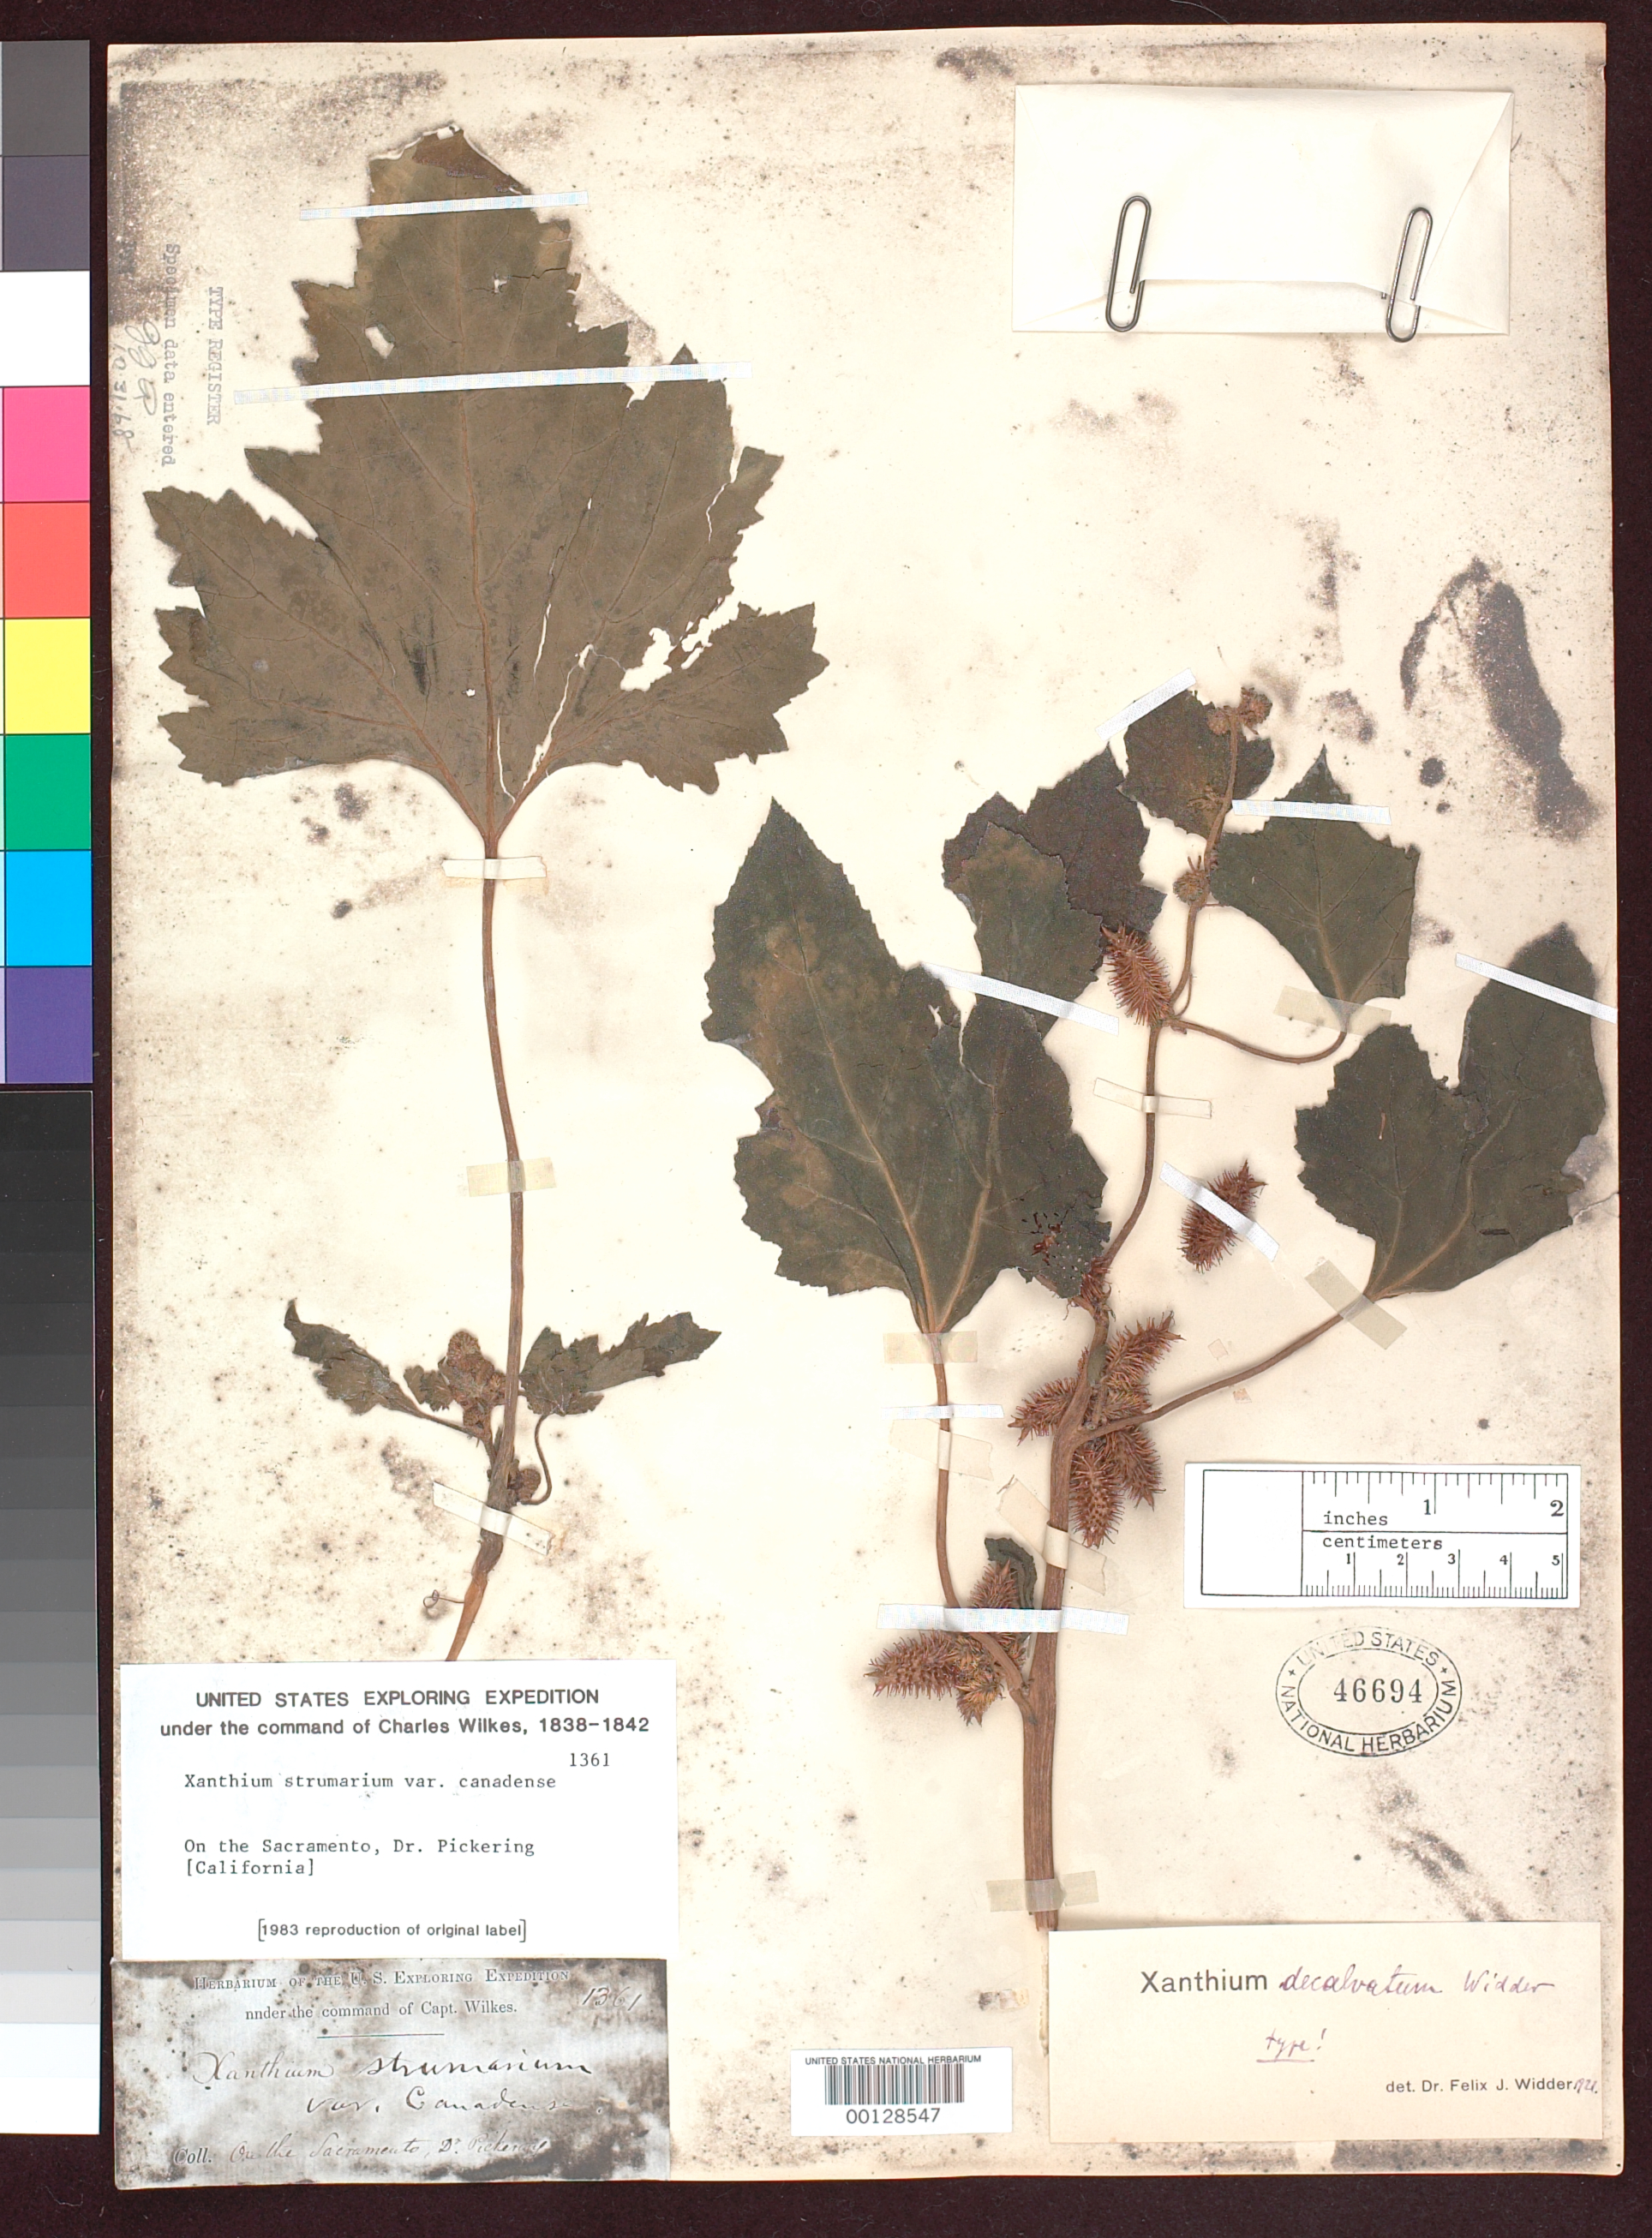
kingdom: Plantae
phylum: Tracheophyta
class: Magnoliopsida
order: Asterales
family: Asteraceae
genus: Xanthium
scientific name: Xanthium decalvatum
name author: Widder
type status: Holotype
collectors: Wilkes Explor. Exped.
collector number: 1361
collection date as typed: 1838 to -- --- 1842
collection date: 1838/1842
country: United States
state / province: California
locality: Sacramento River.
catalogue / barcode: US 46694